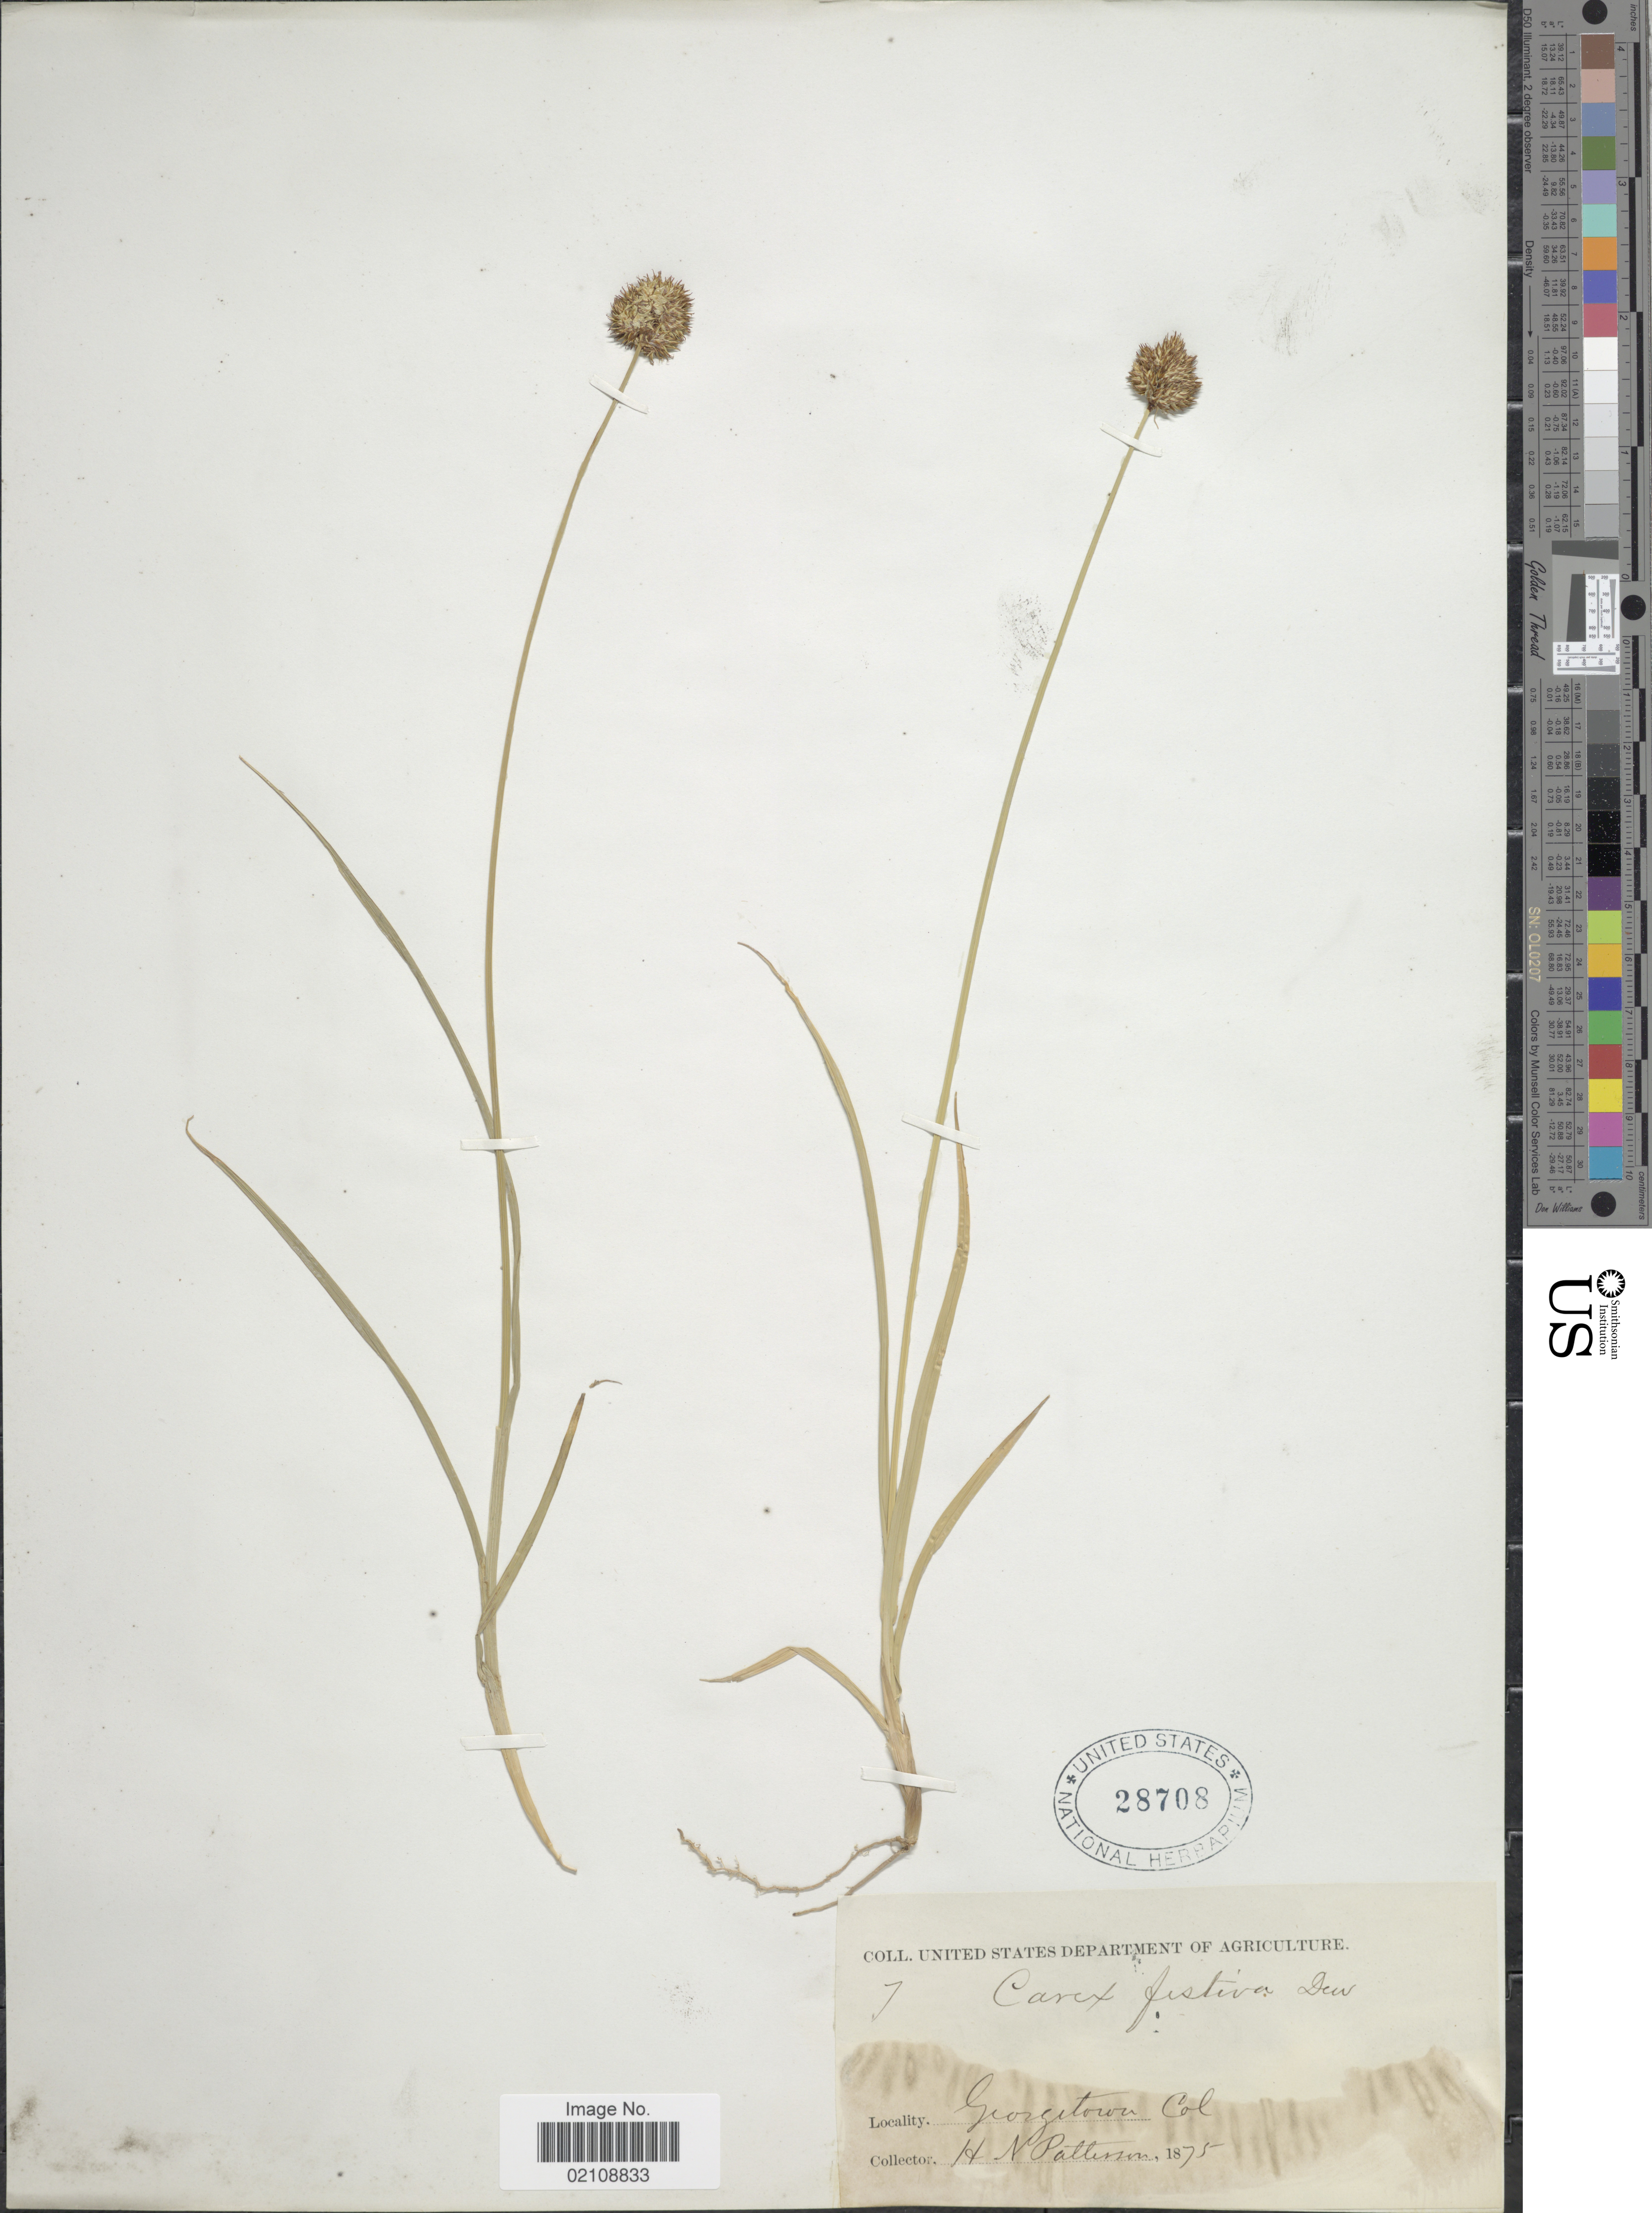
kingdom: Plantae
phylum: Tracheophyta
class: Liliopsida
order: Poales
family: Cyperaceae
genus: Carex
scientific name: Carex microptera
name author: Mack.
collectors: H. N. Patterson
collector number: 7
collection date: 1875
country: United States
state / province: Colorado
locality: Georgetown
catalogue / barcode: US 28708